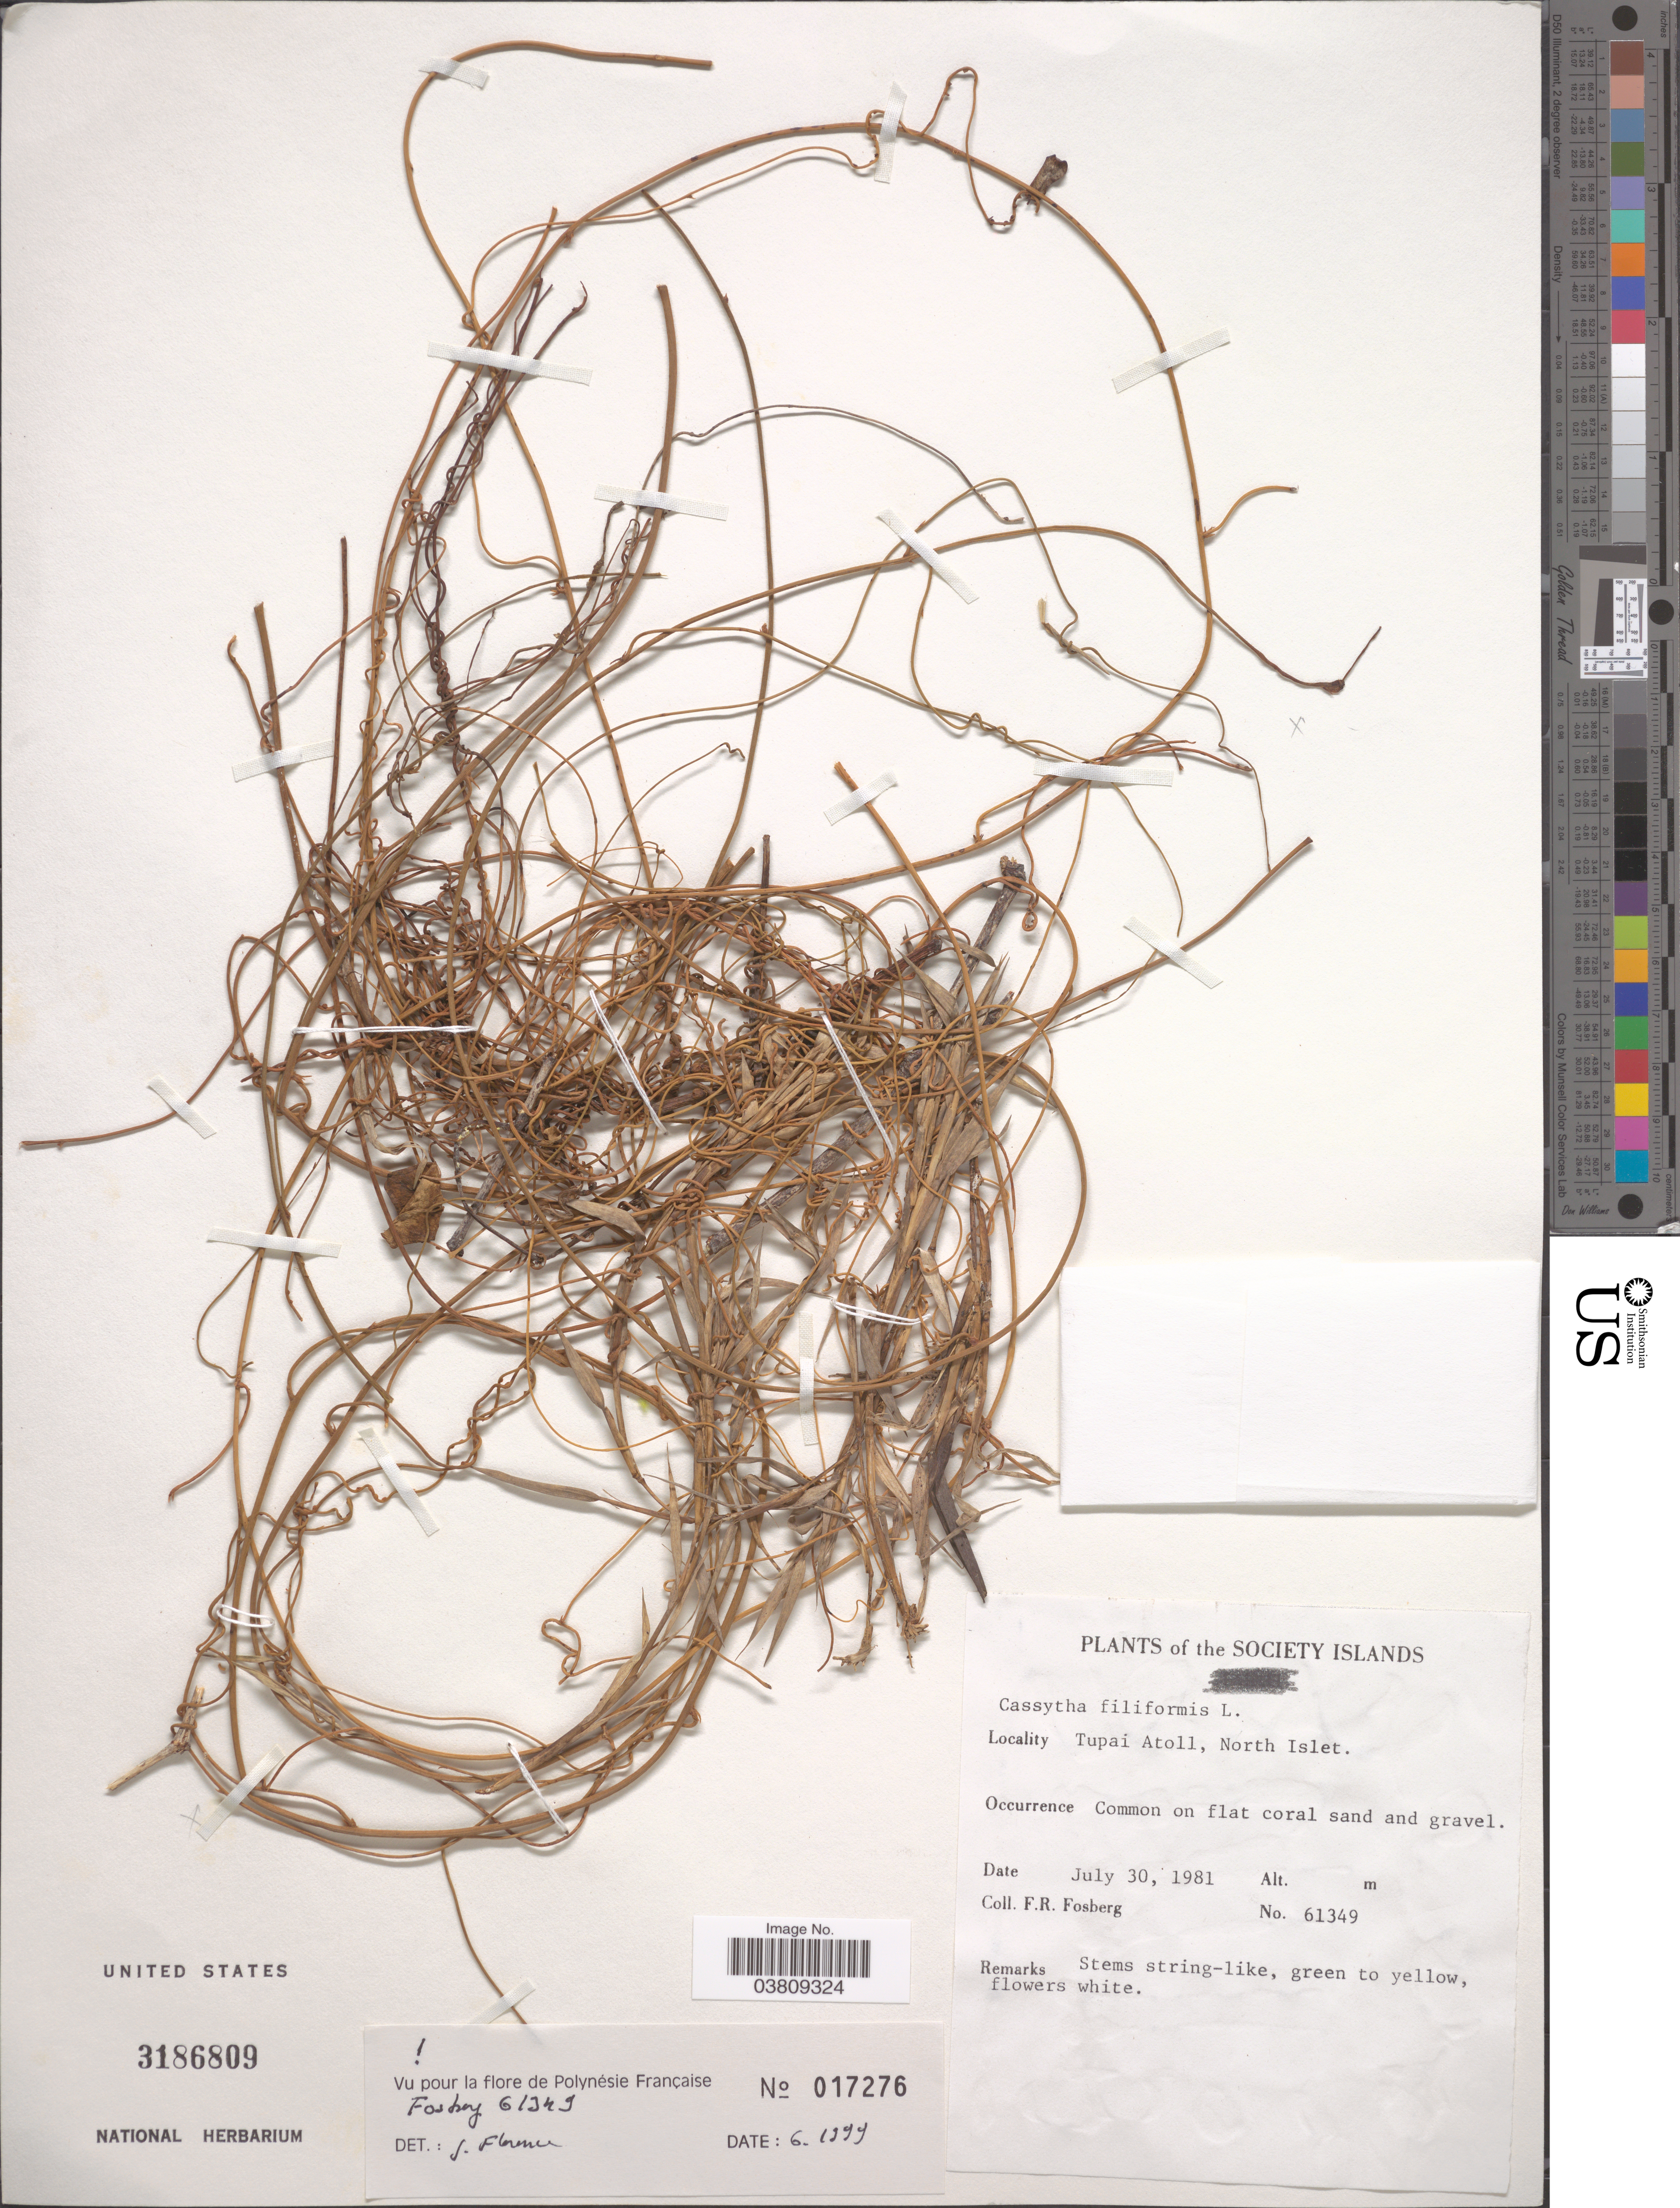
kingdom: Plantae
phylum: Tracheophyta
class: Magnoliopsida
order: Laurales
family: Lauraceae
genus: Cassytha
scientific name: Cassytha filiformis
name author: L.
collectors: F. R. Fosberg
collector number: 61349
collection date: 1981-07-30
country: French Polynesia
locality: Society Islands. Tupai Atoll, North Islet.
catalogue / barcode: US 3186809